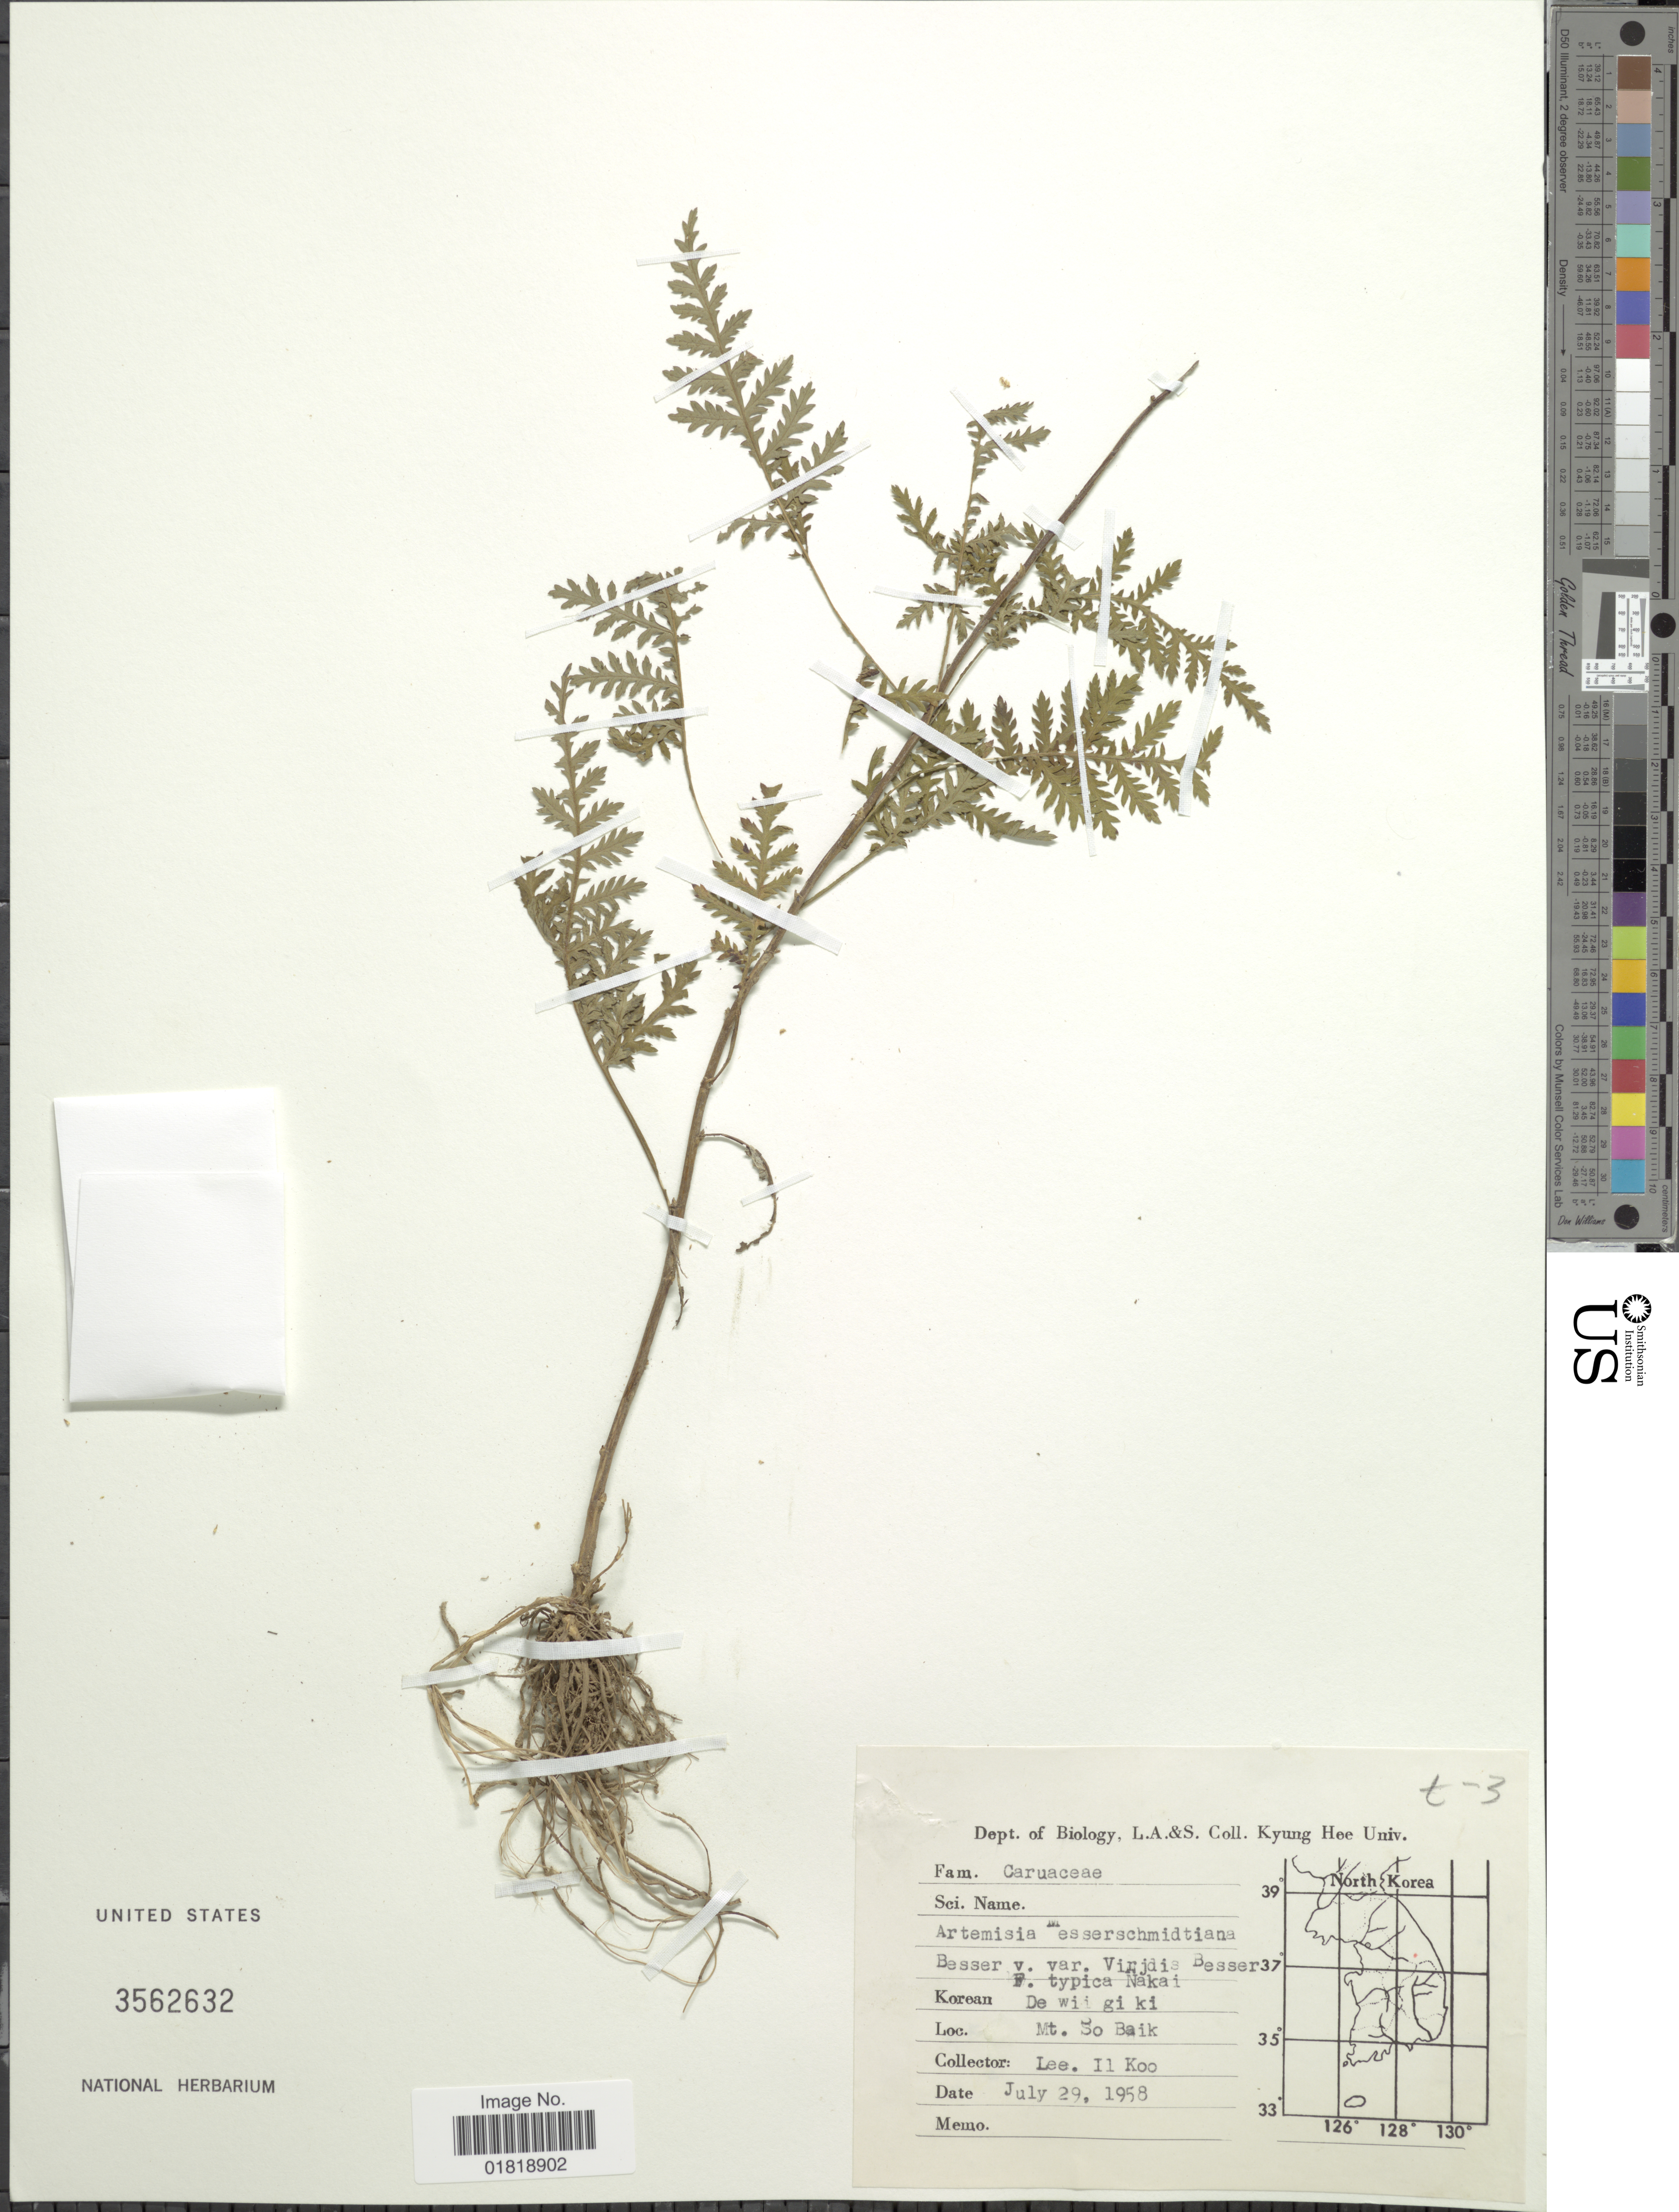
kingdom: Plantae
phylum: Tracheophyta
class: Magnoliopsida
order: Asterales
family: Asteraceae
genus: Artemisia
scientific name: Artemisia messerschmidiana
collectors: I. Lee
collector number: t-3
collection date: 1958-07-29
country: South Korea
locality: Mt. So Baik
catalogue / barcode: US 3562632